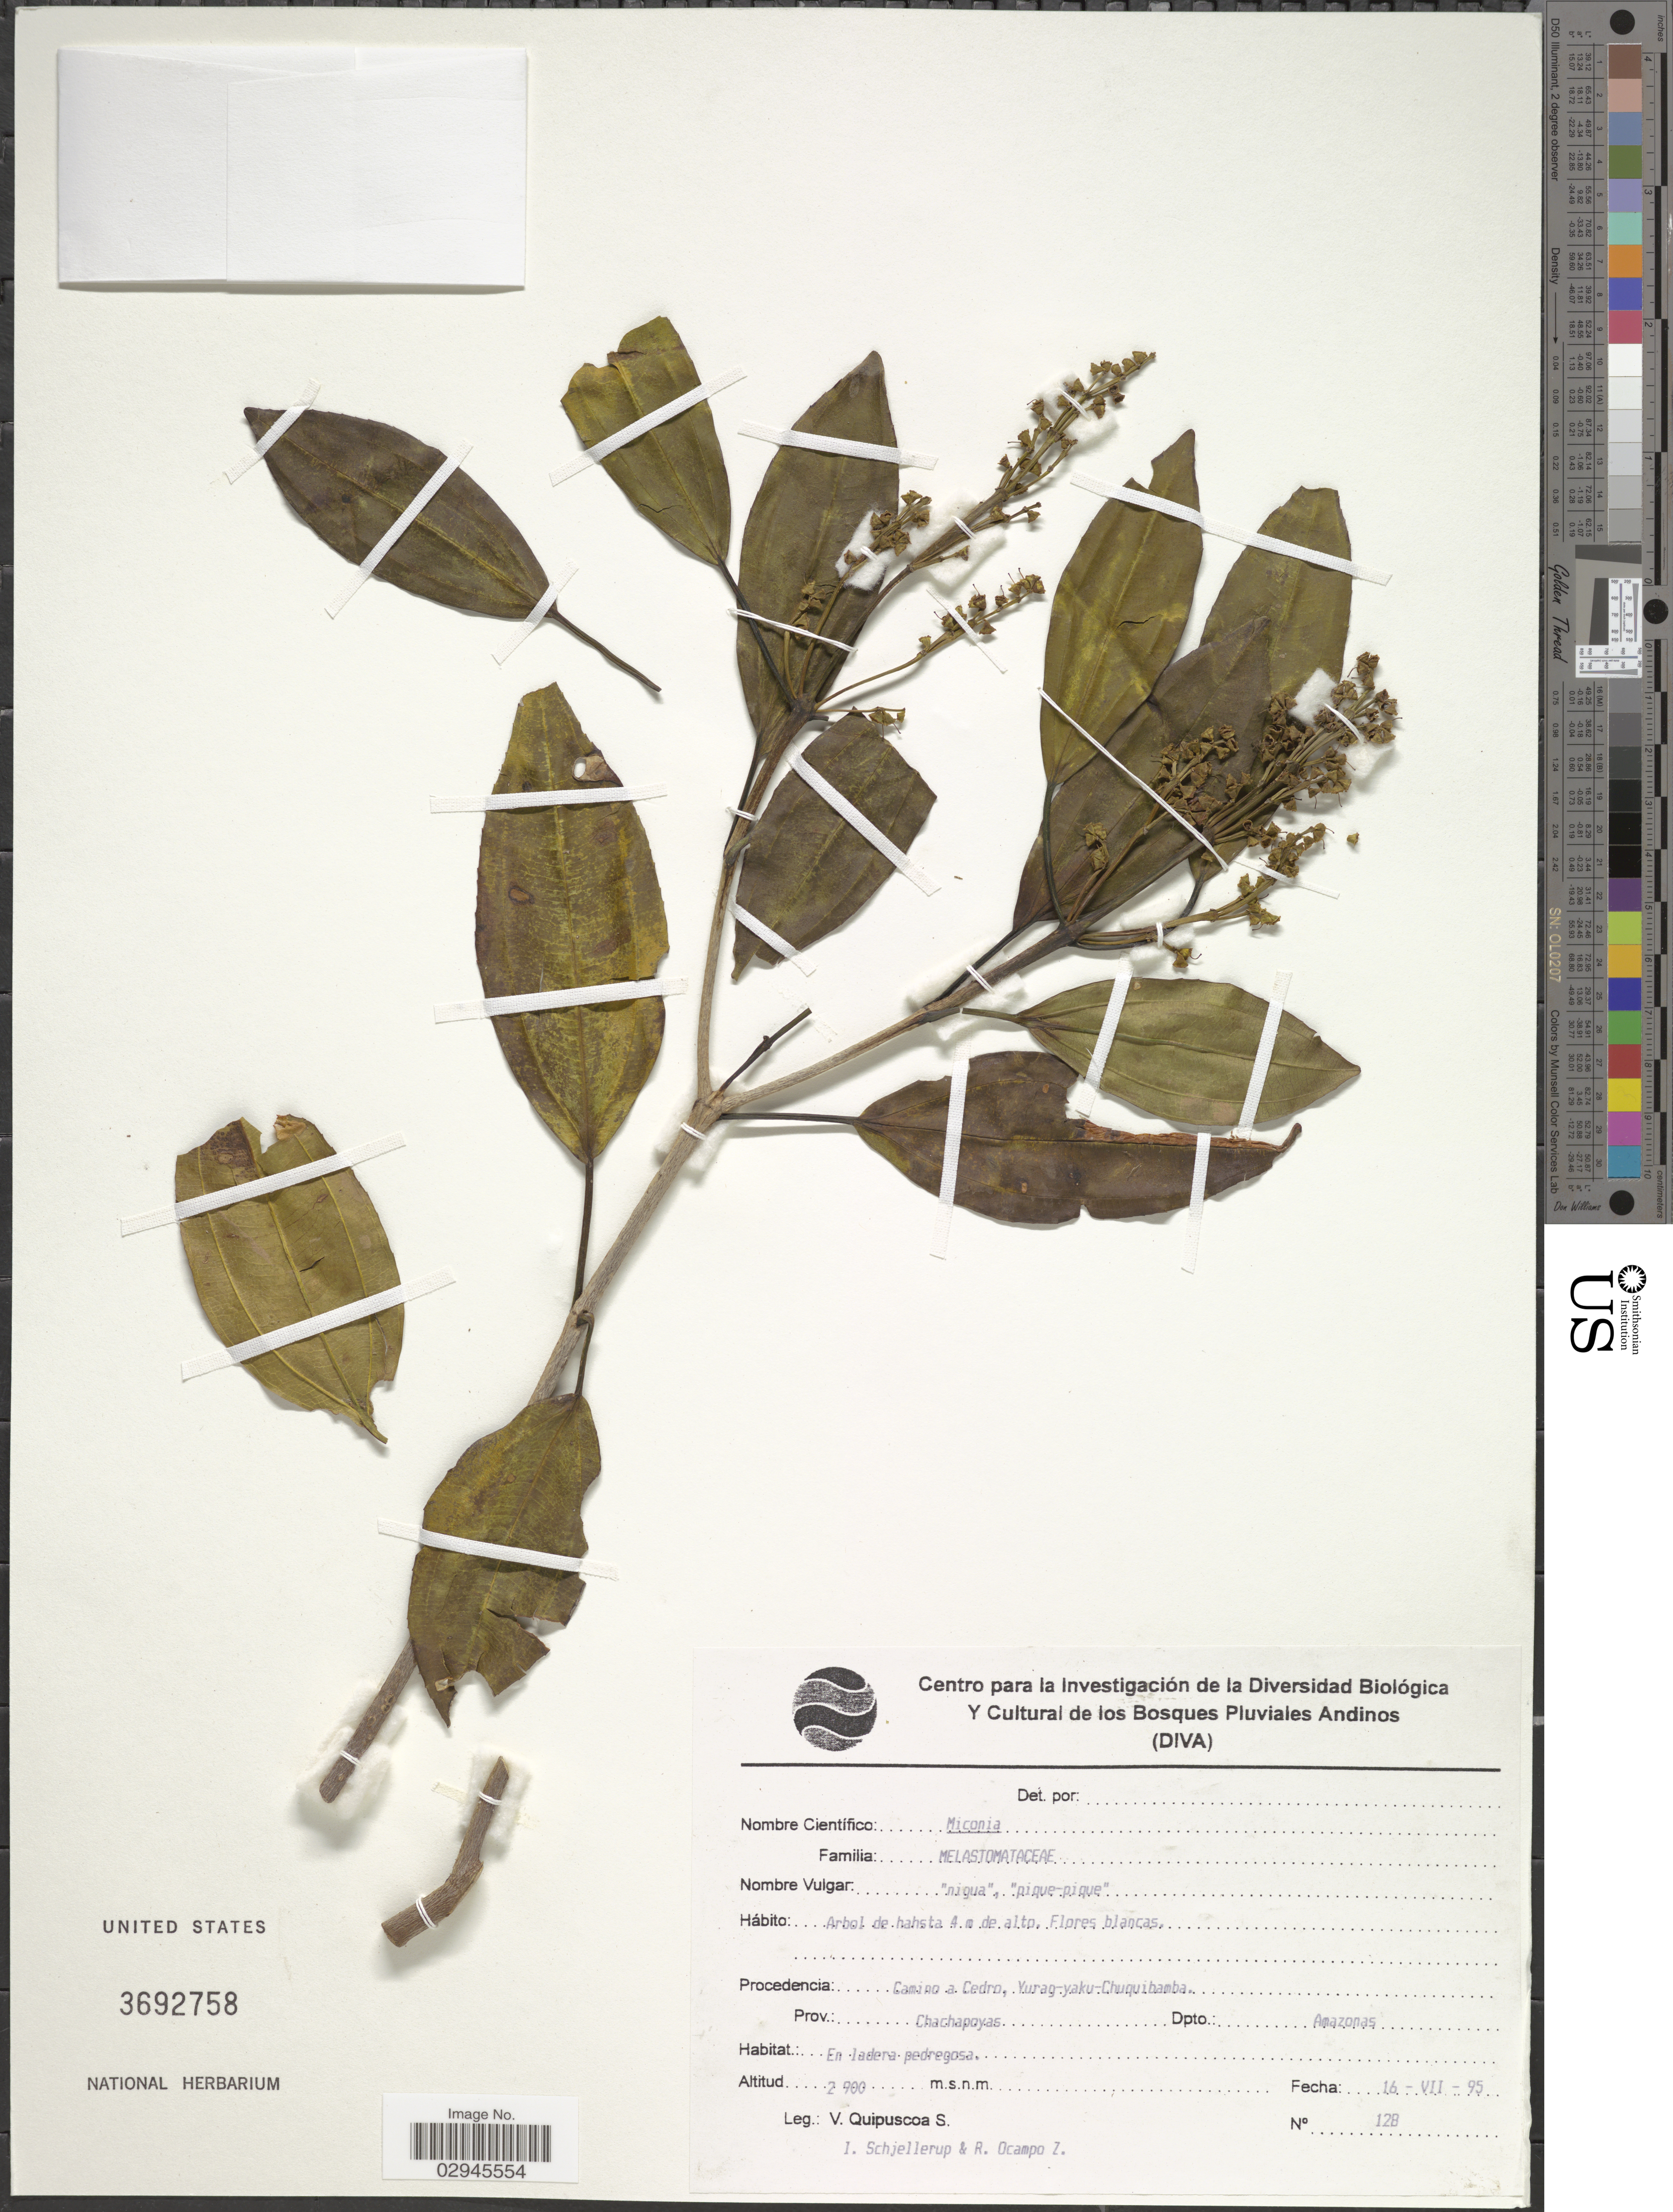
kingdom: Plantae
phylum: Tracheophyta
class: Magnoliopsida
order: Myrtales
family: Melastomataceae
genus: Miconia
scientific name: Miconia sp.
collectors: V. Quipuscoa S., I. Schjellerup & R. Ocampo Z.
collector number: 128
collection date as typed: Transcribed d/m/y: 16/7/95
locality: Procedencia: Camino a Cedro, Yurag-yaku-Chuquibamba. Prov: Chachapoyas. Dpto: Amazonas.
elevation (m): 2900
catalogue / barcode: US 3692758